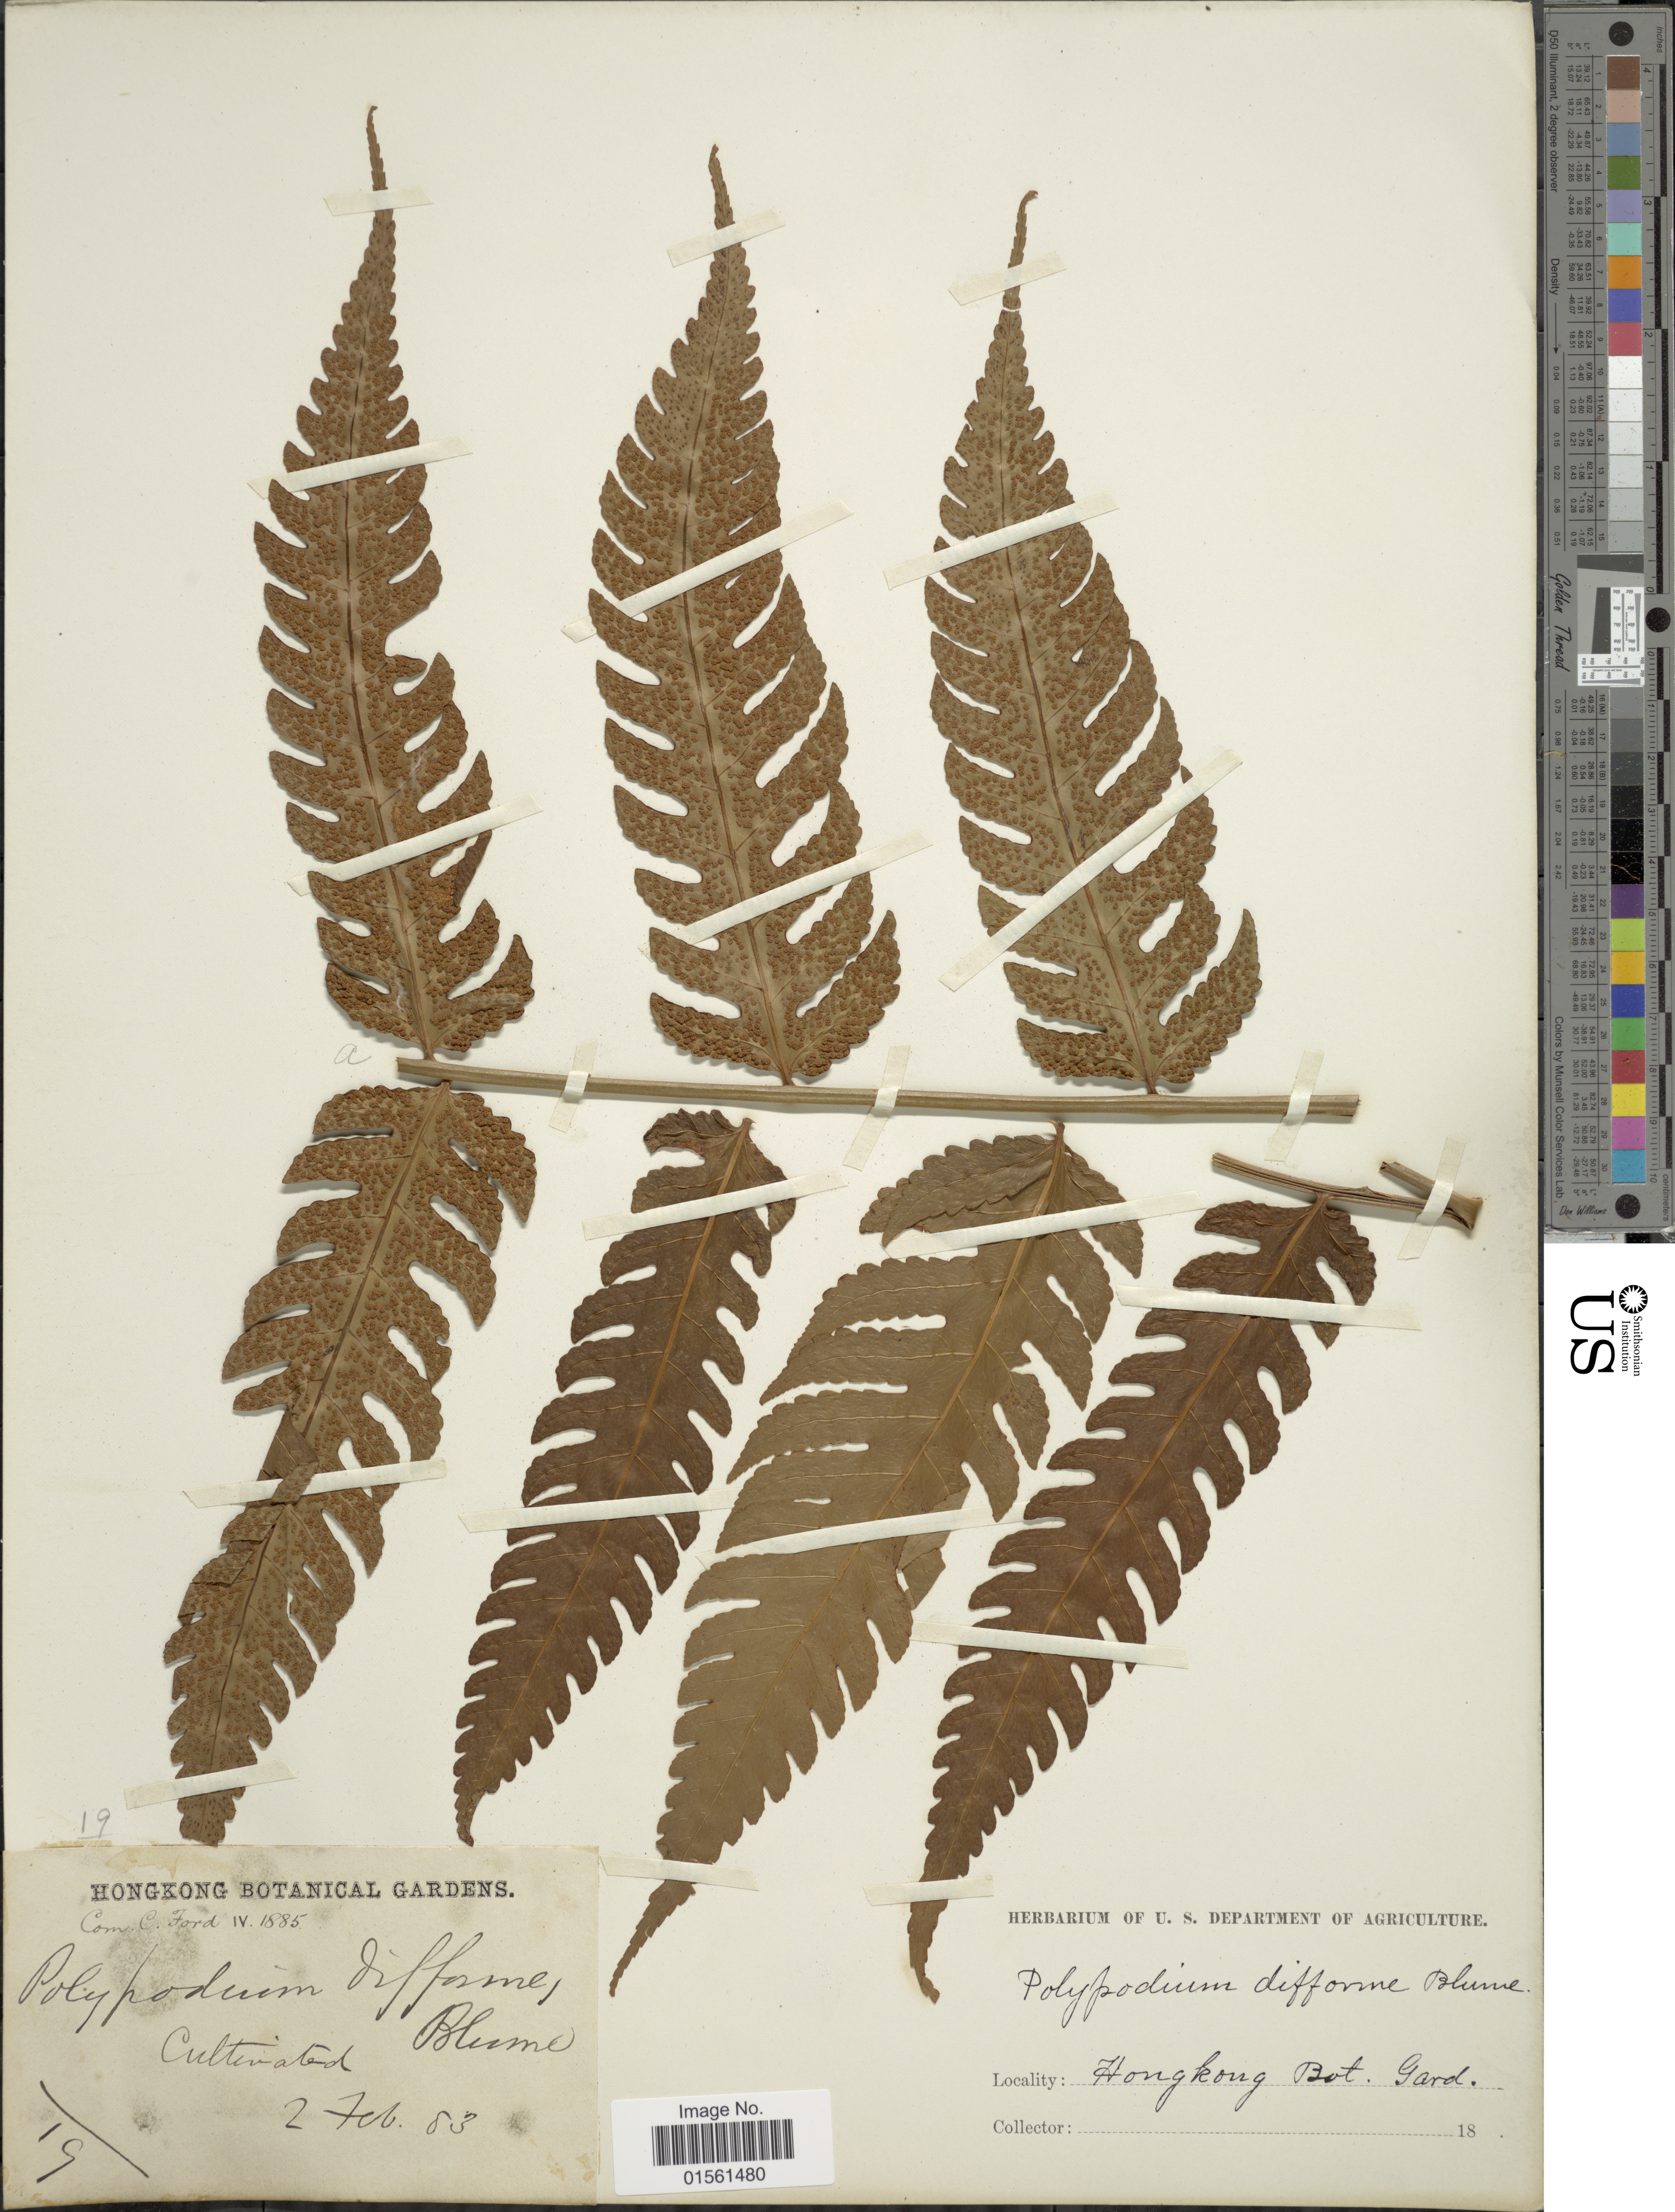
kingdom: Plantae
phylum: Tracheophyta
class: Polypodiopsida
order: Polypodiales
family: Dryopteridaceae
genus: Pleocnemia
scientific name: Pleocnemia irregularis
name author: (C. Presl) Holttum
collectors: Facchini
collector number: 19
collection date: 1883-02-02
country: China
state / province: Hong Kong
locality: Hong Kong Bot. Gard.